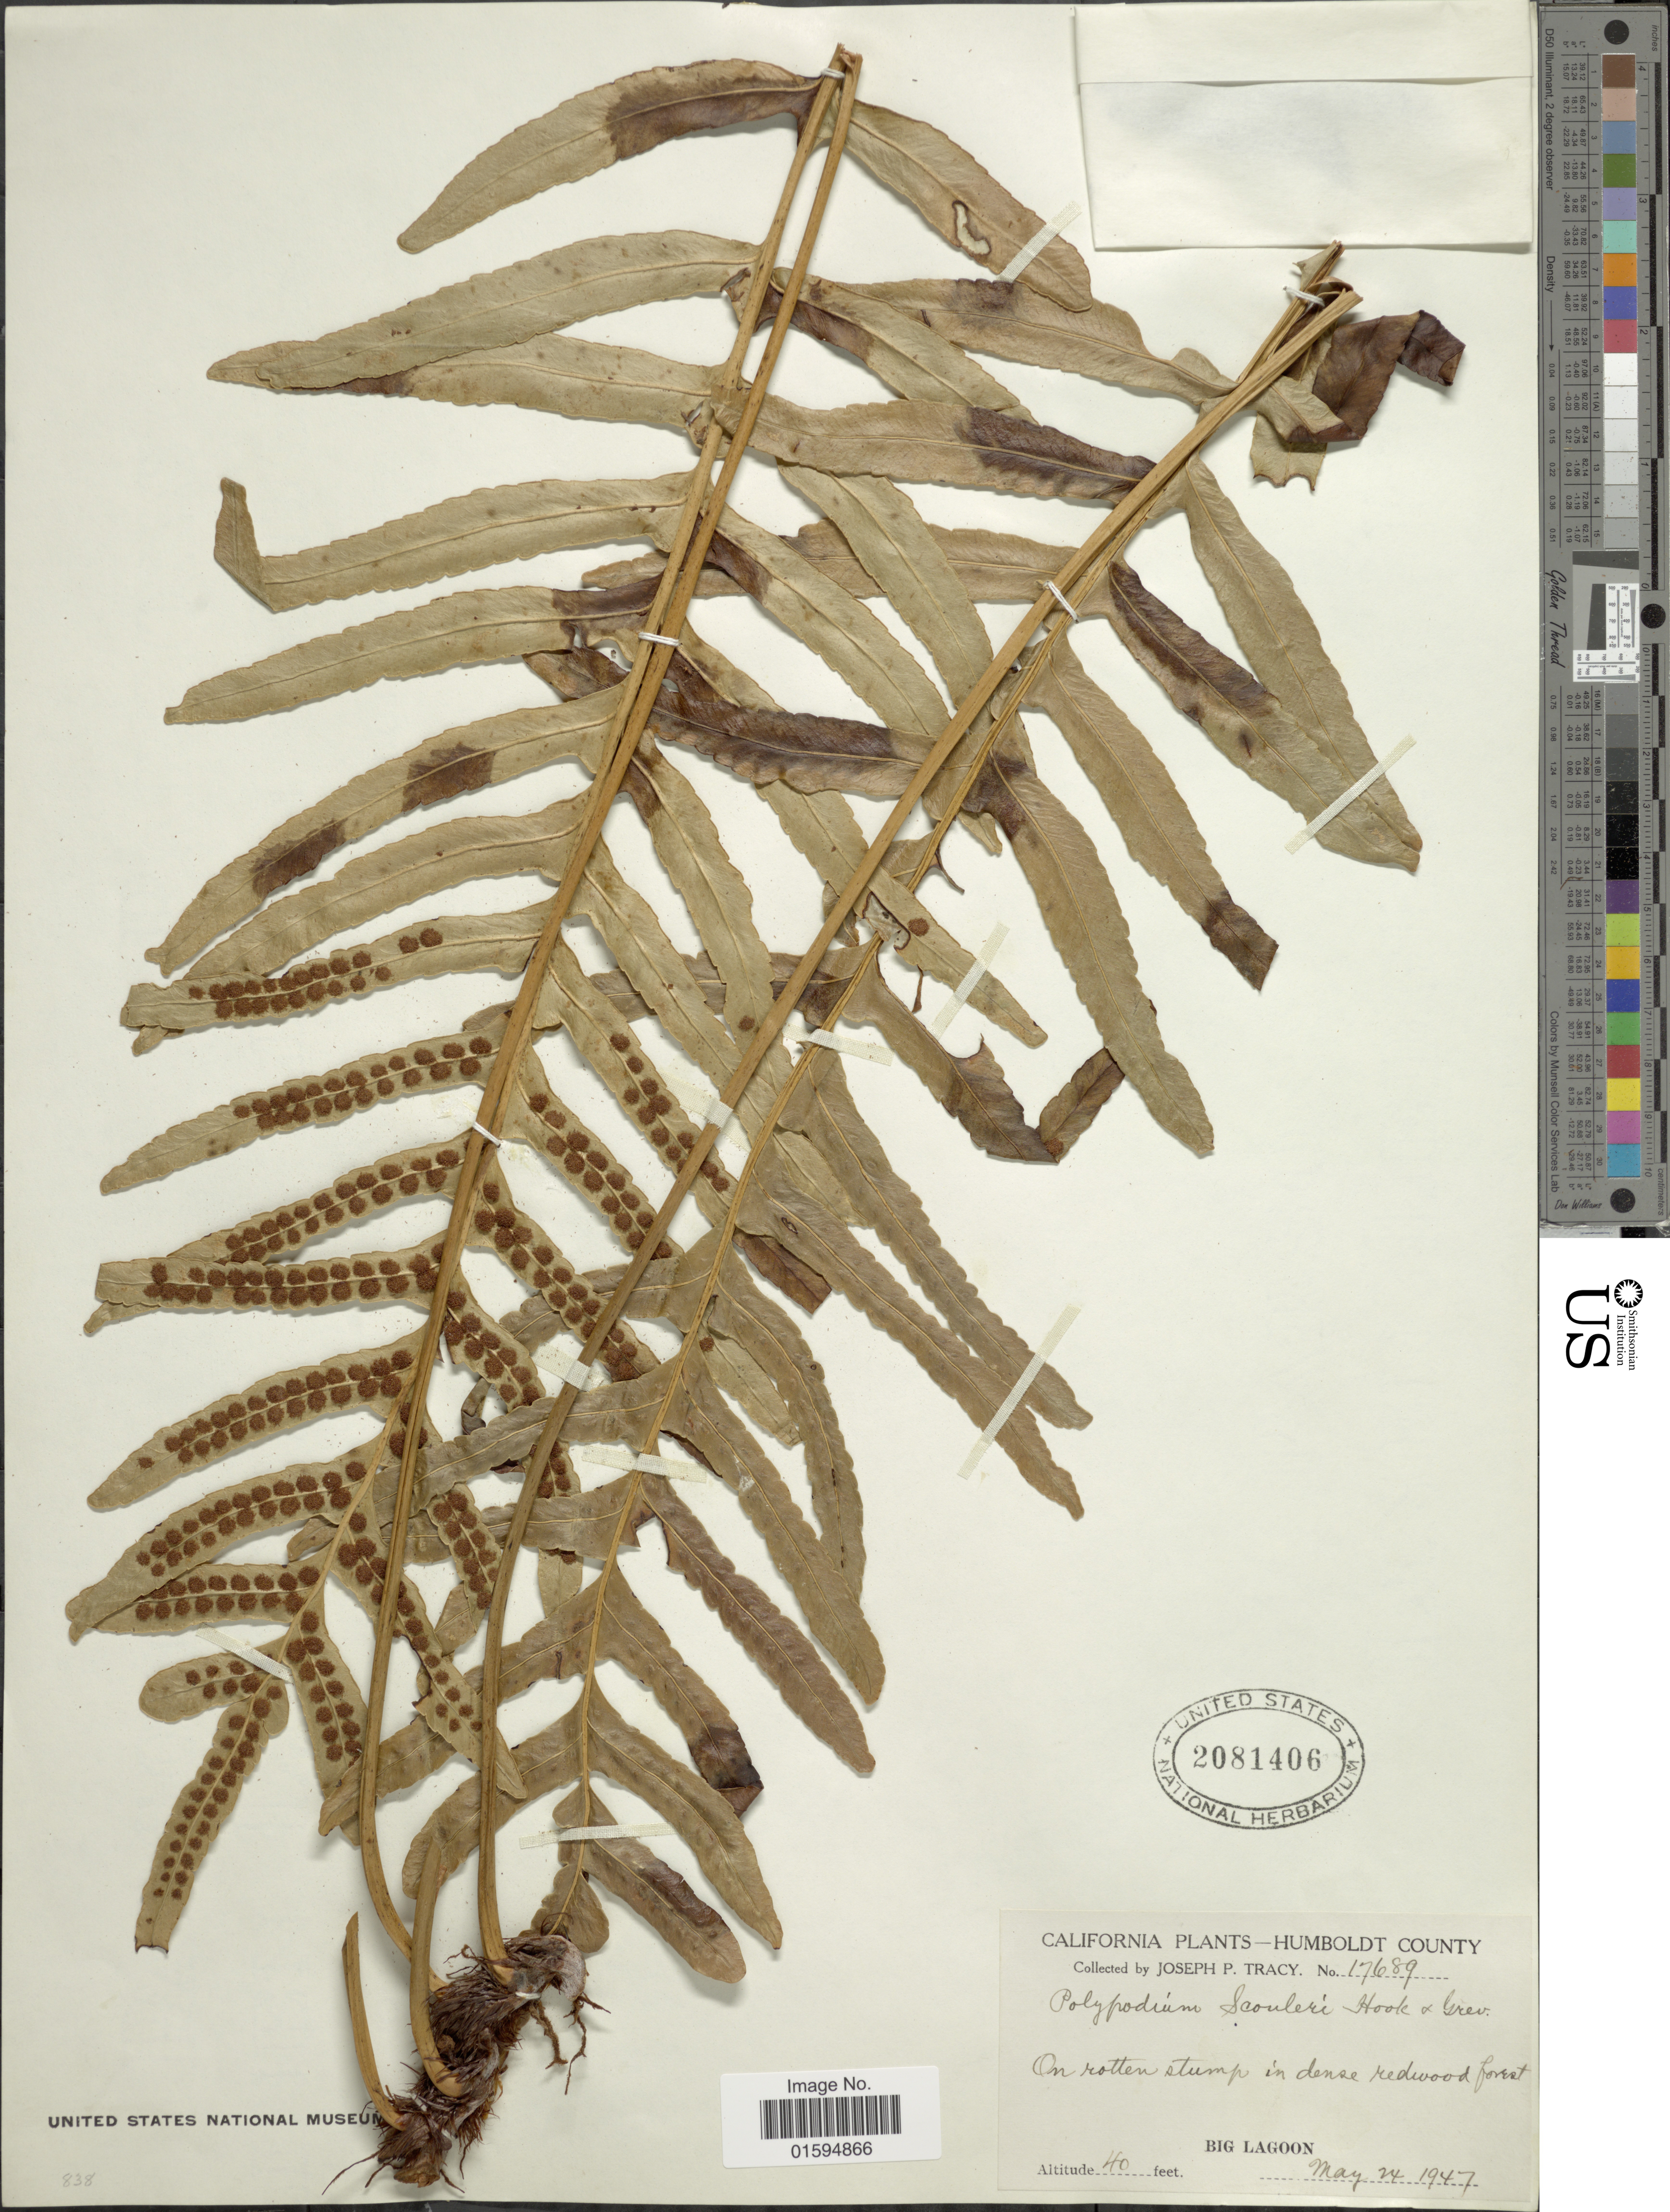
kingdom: Plantae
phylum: Tracheophyta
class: Polypodiopsida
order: Polypodiales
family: Polypodiaceae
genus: Polypodium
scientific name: Polypodium scouleri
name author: Hook. & Grev.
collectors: J. Tracy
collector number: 17689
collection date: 1947-05-24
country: United States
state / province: California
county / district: Humboldt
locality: Humboldt County, Big Lagoon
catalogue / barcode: US 2081406